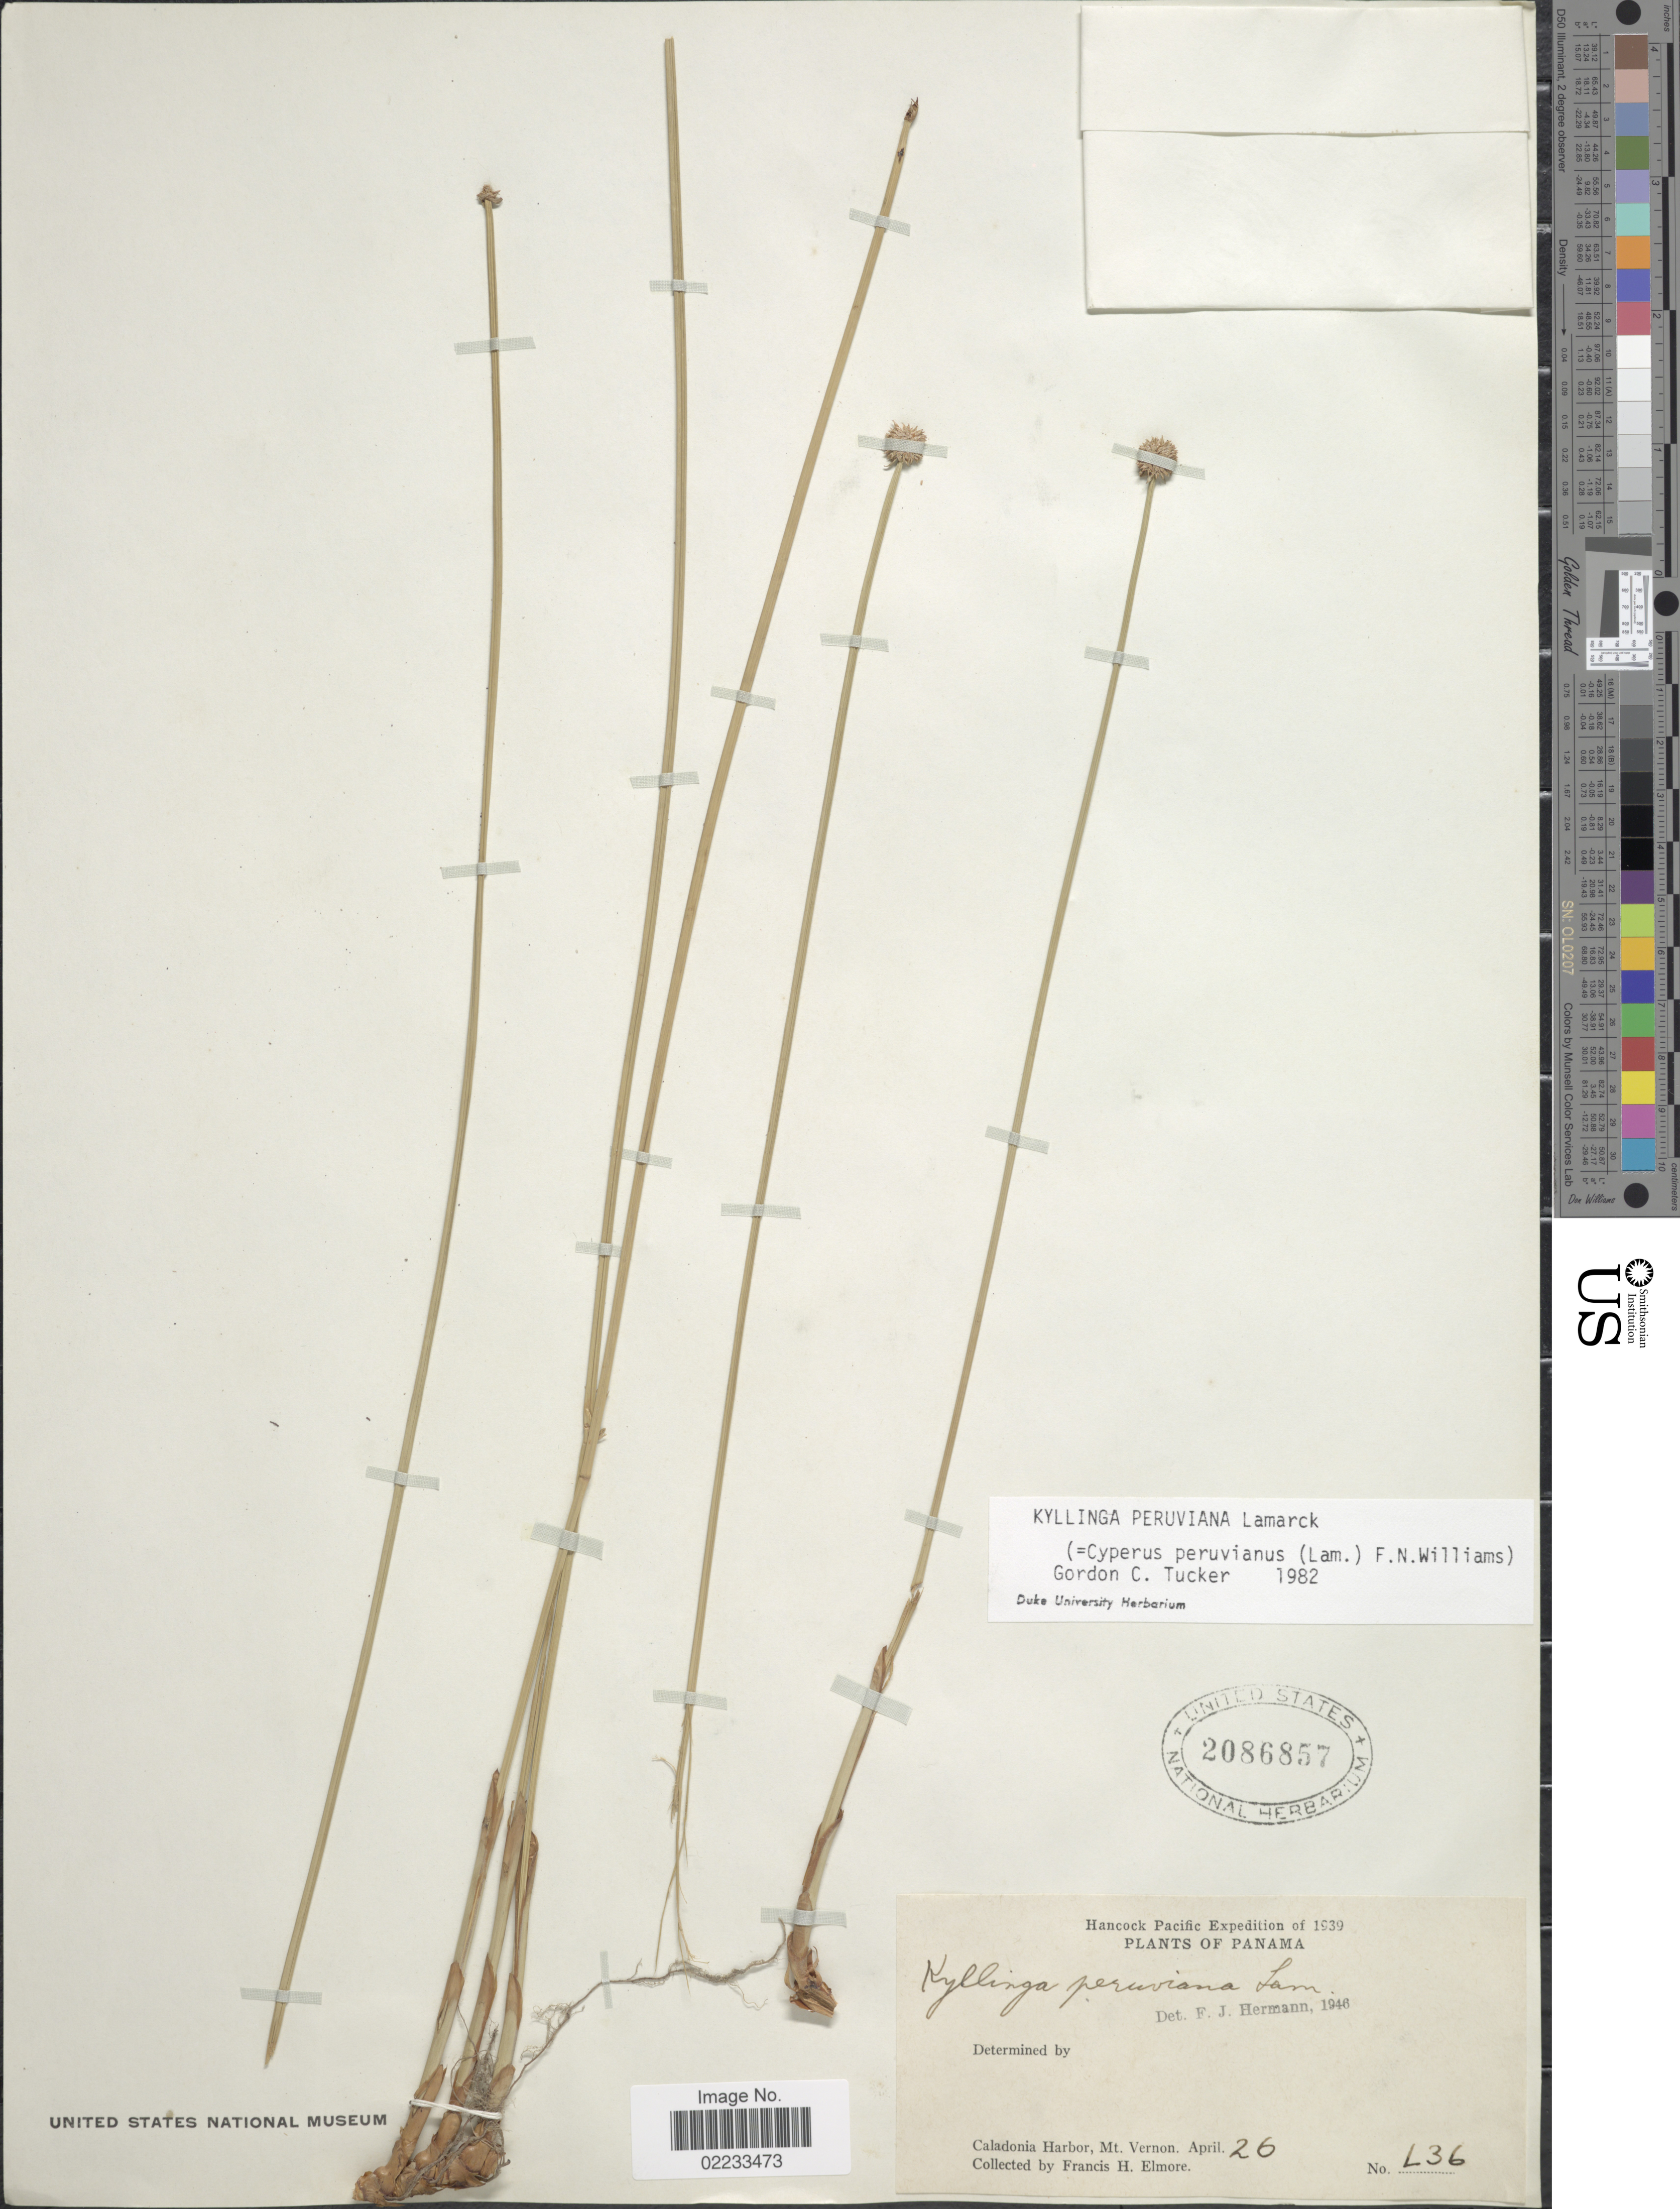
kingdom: Plantae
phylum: Tracheophyta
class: Liliopsida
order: Poales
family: Cyperaceae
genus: Cyperus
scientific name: Cyperus tibialis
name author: (Poit. ex Ledeb.) Govaerts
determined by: Strong, Mark T., (BOT), Smithsonian Institution - National Museum of Natural History (UNITED STATES)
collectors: F. H. Elmore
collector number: L36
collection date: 1939-04-26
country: Panama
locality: Pacific. Caladonia Harbor, Mt. Vernon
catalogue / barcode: US 2086857